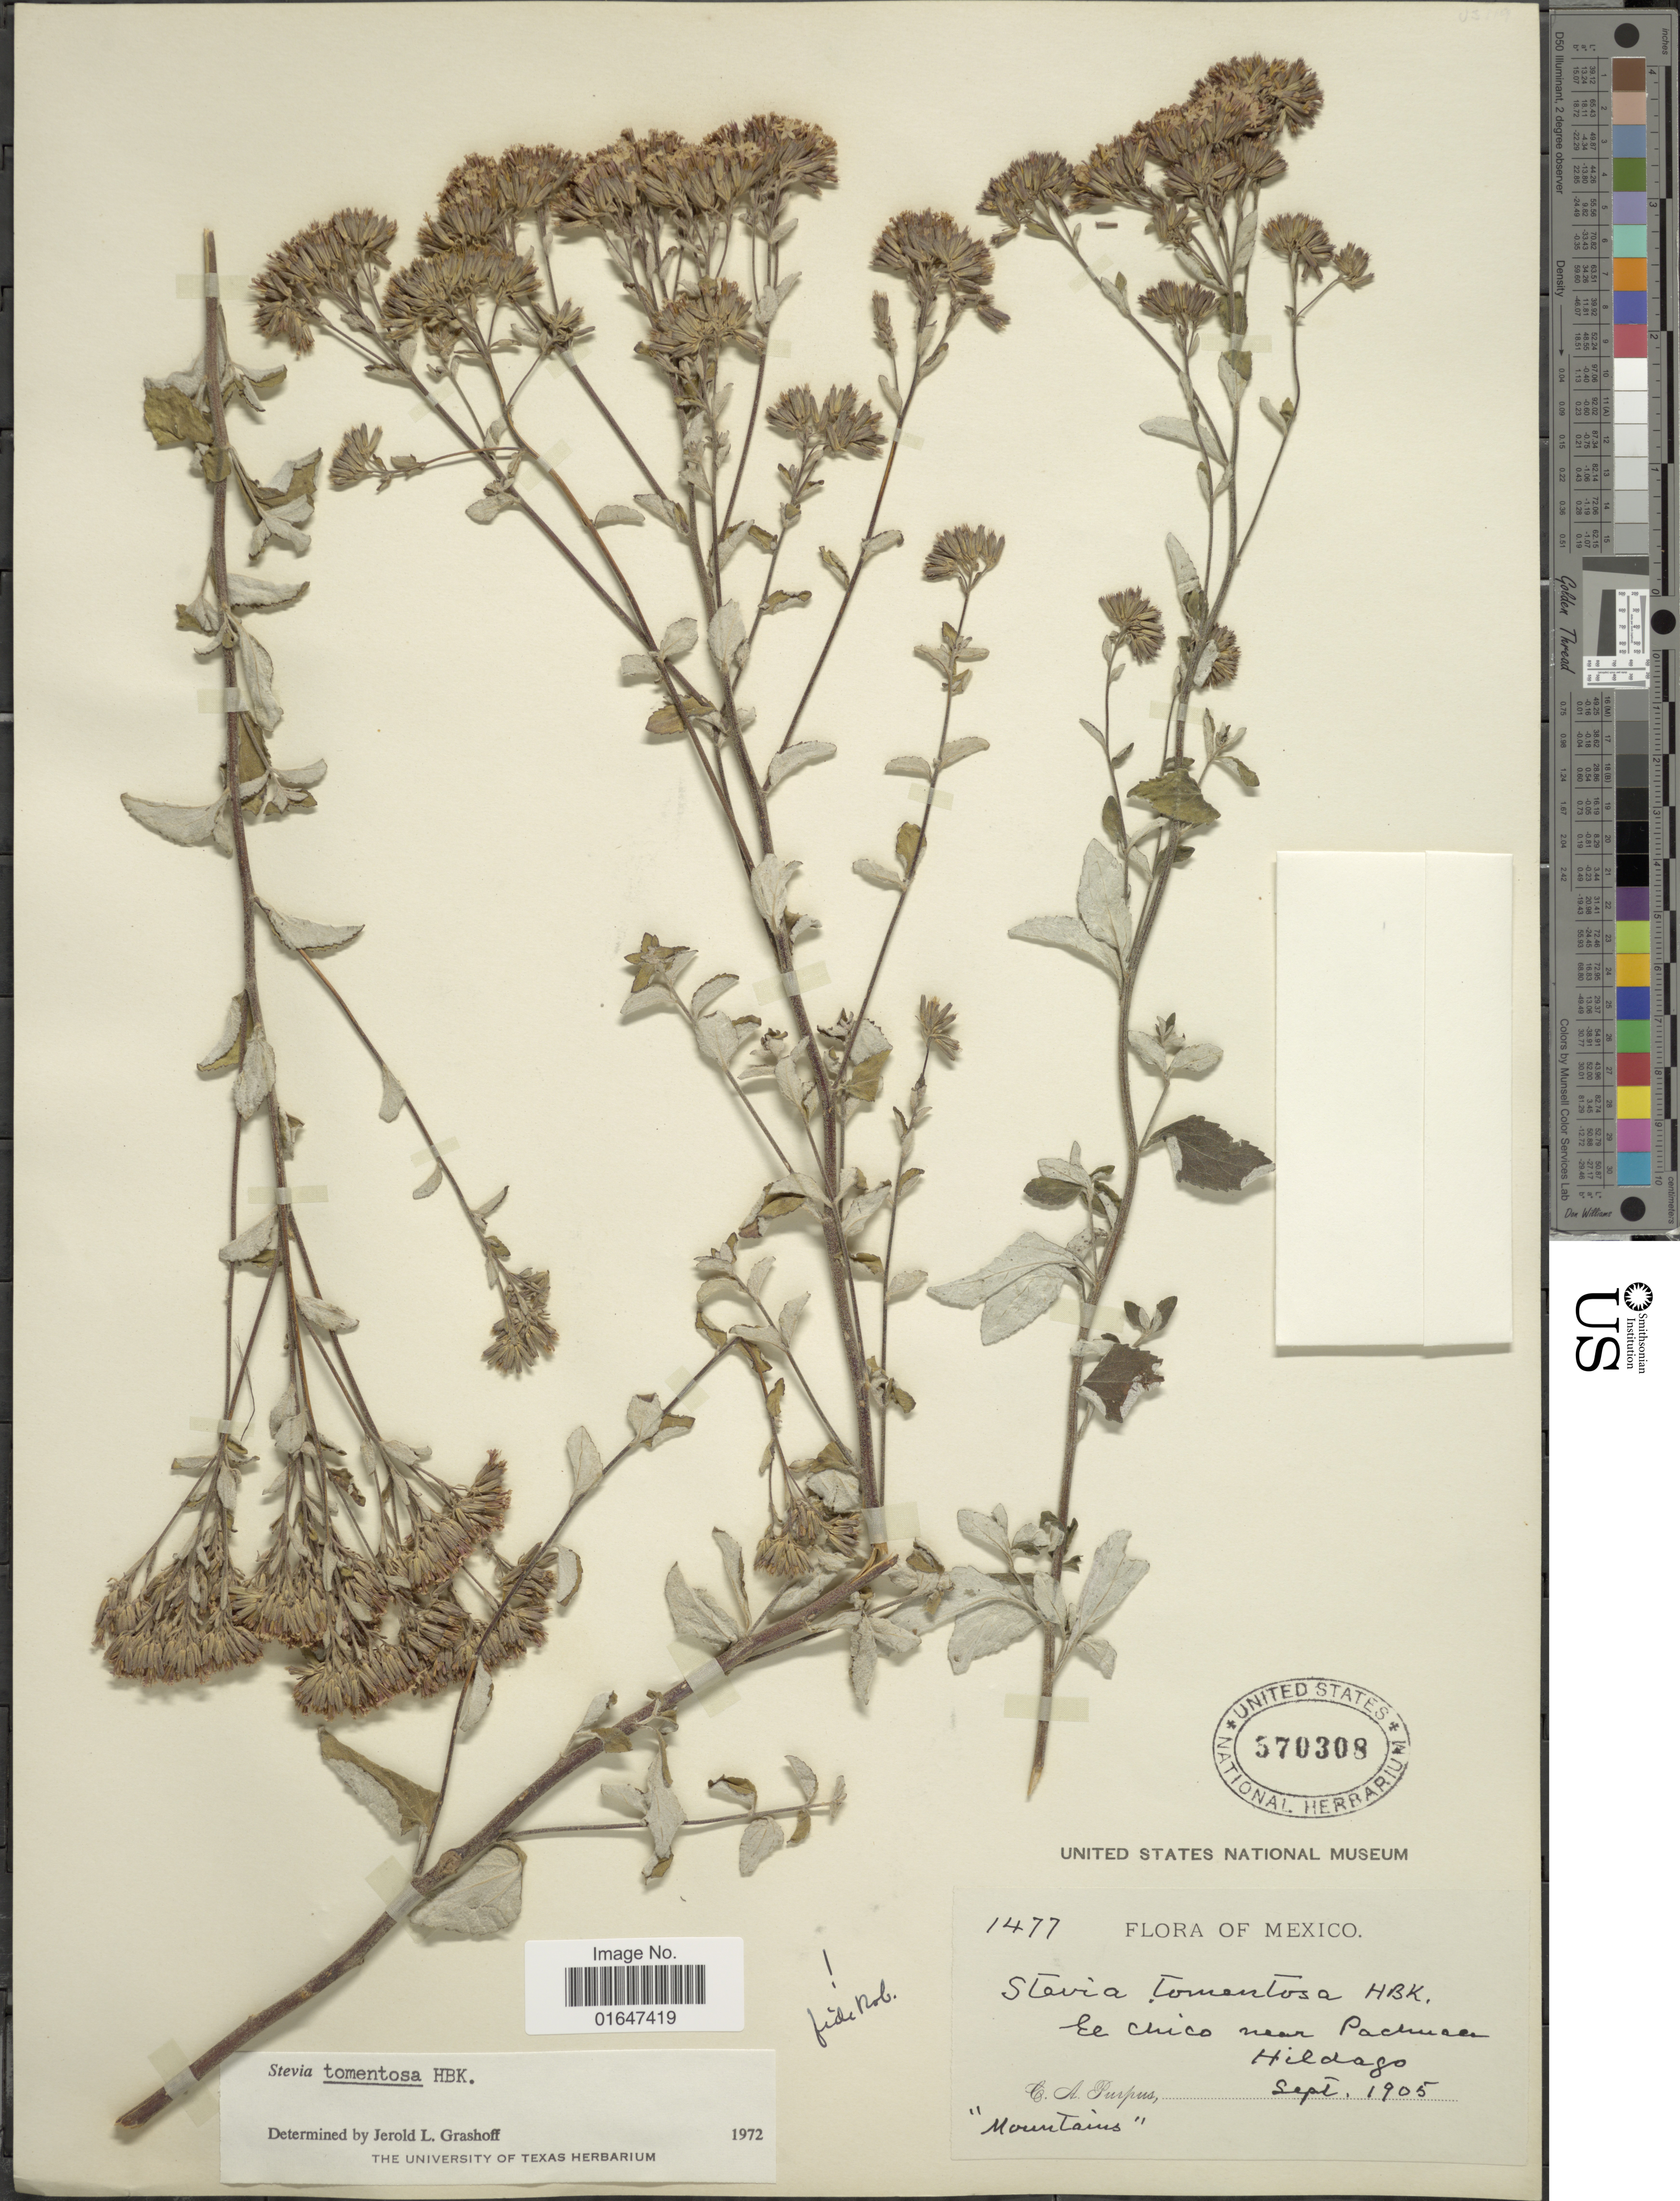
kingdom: Plantae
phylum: Tracheophyta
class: Magnoliopsida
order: Asterales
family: Asteraceae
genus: Stevia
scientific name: Stevia tomentosa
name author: Kunth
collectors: C. A. Purpus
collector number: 1477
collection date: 1905-09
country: Mexico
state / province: Hidalgo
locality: El Chico near Pachuca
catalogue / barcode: US 570308